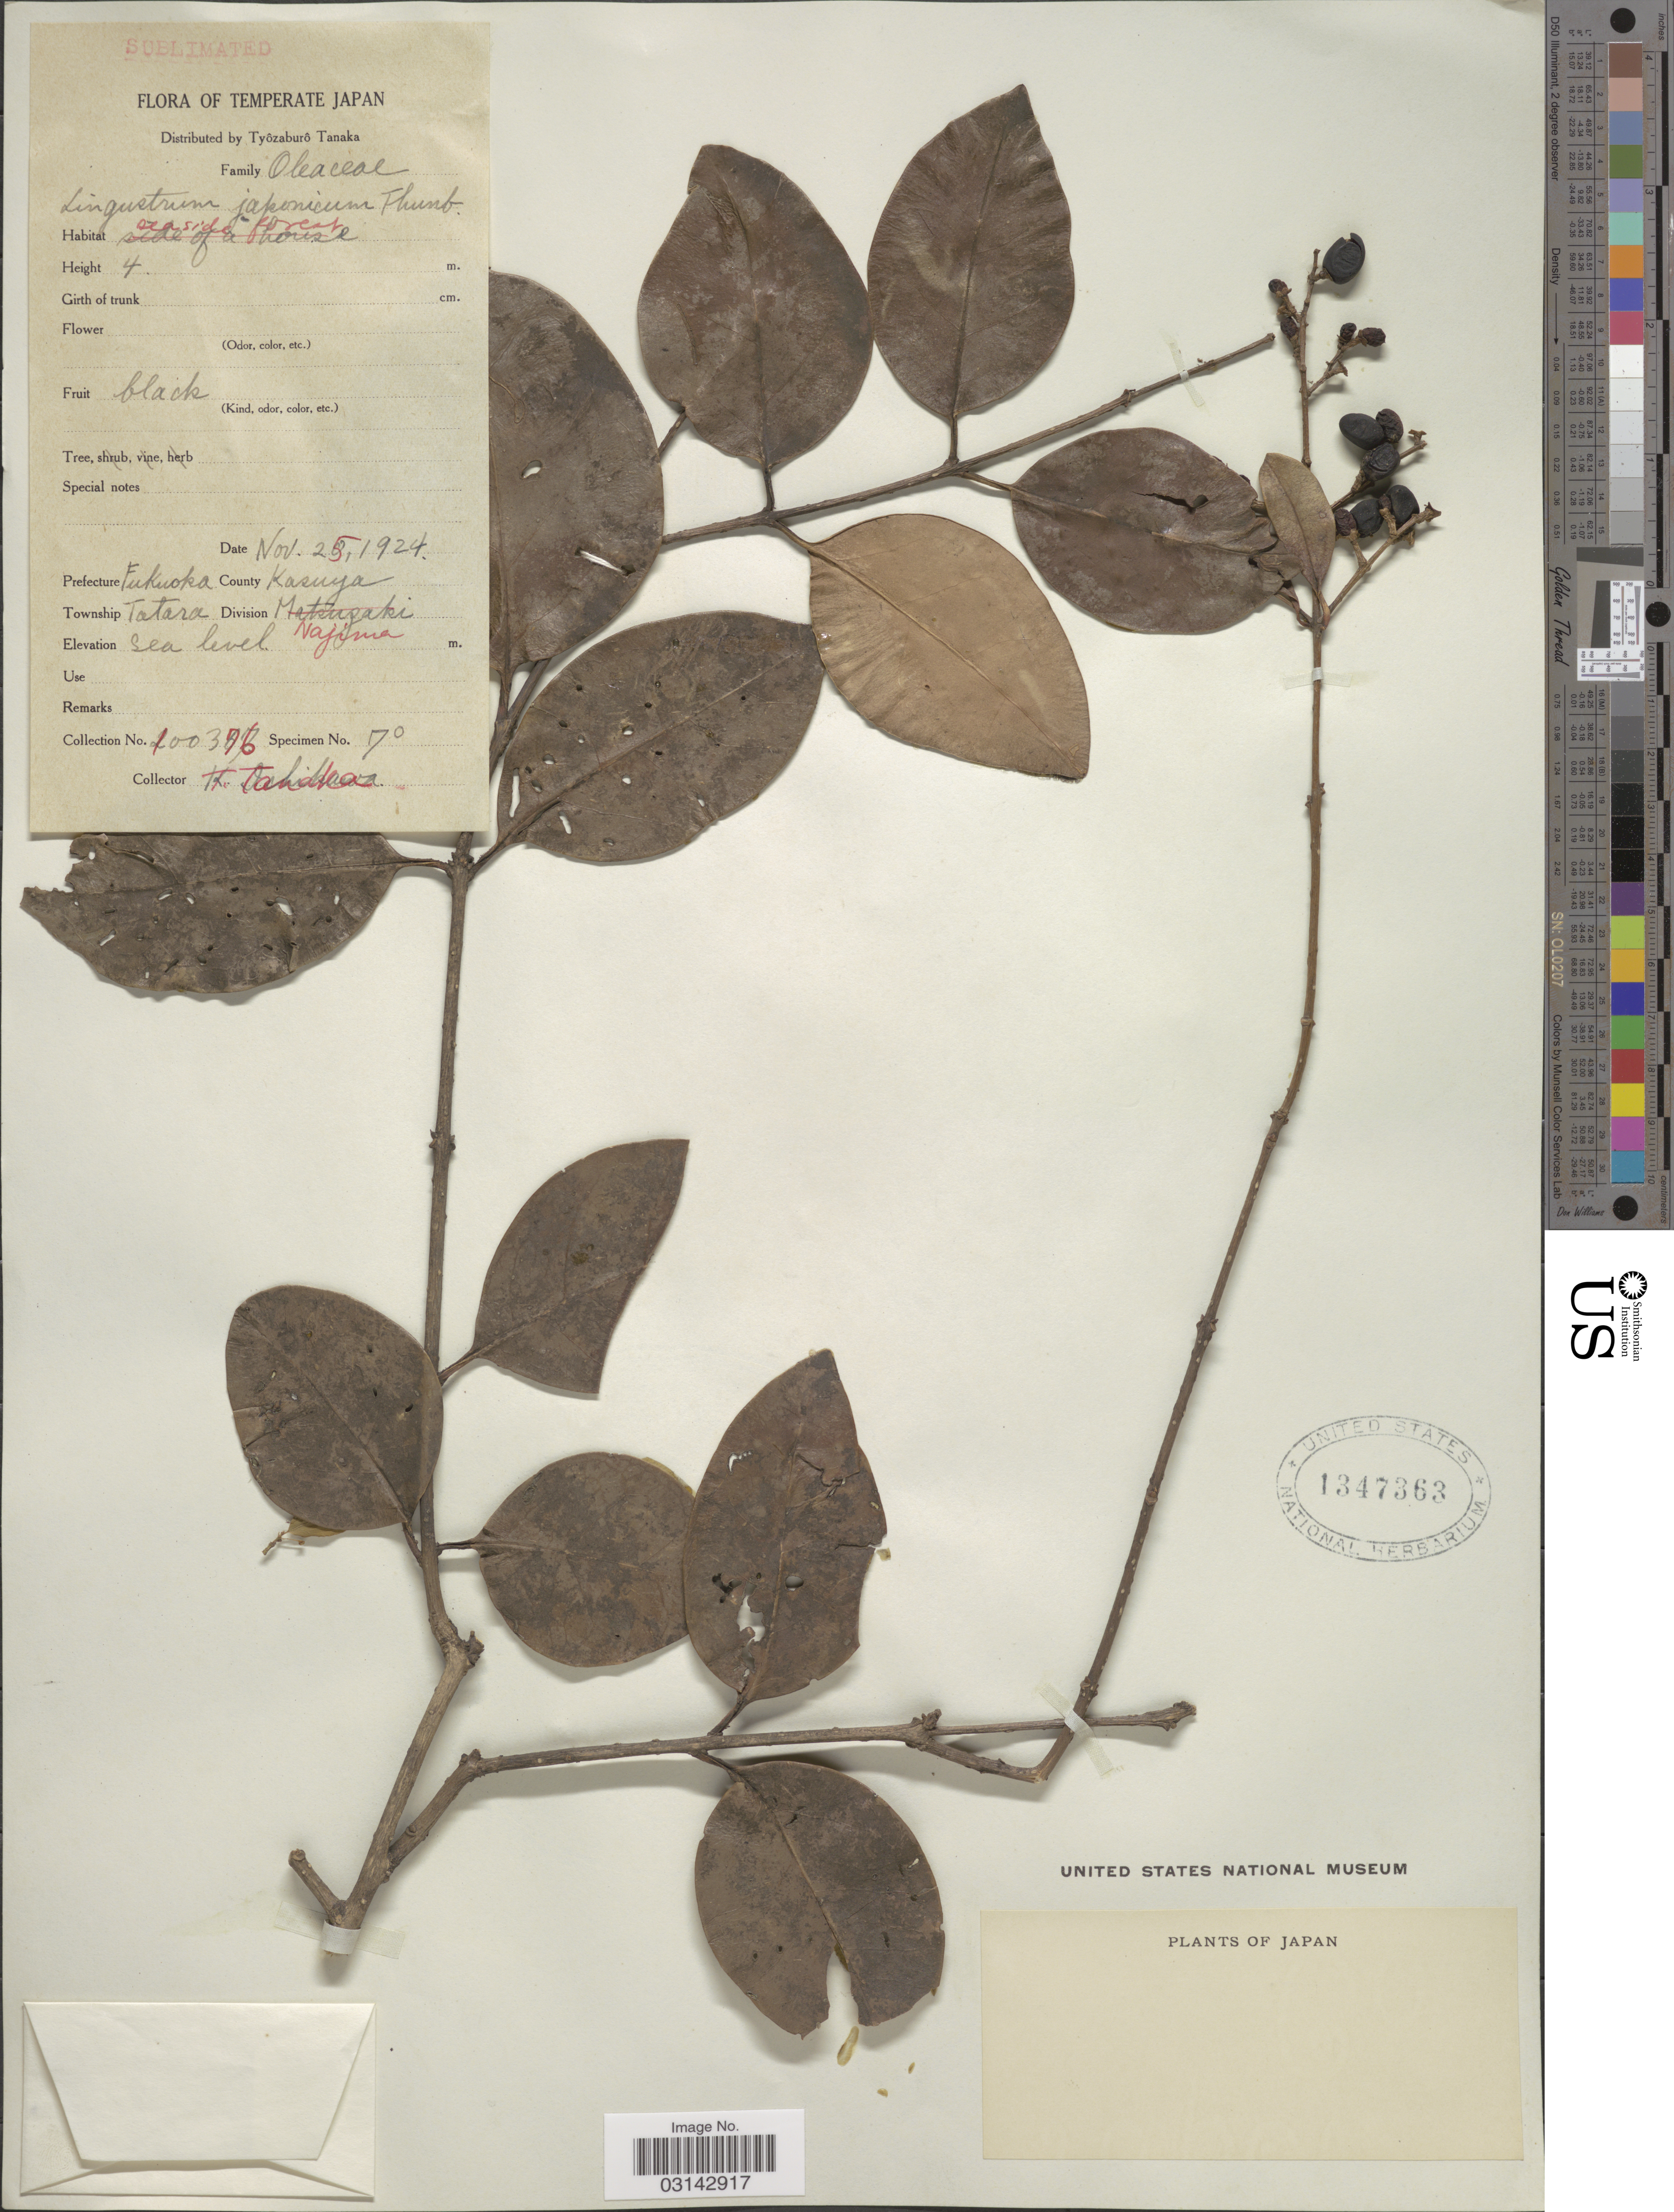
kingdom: Plantae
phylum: Tracheophyta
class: Magnoliopsida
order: Lamiales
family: Oleaceae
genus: Ligustrum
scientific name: Ligustrum japonicum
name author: Thunb.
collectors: T. Tanaka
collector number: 100376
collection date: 1924-11-25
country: Japan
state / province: Hukuoka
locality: Prefecture Fukuoka. County Kasuya. Township Tatara Division Najima.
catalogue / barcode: US 1347363